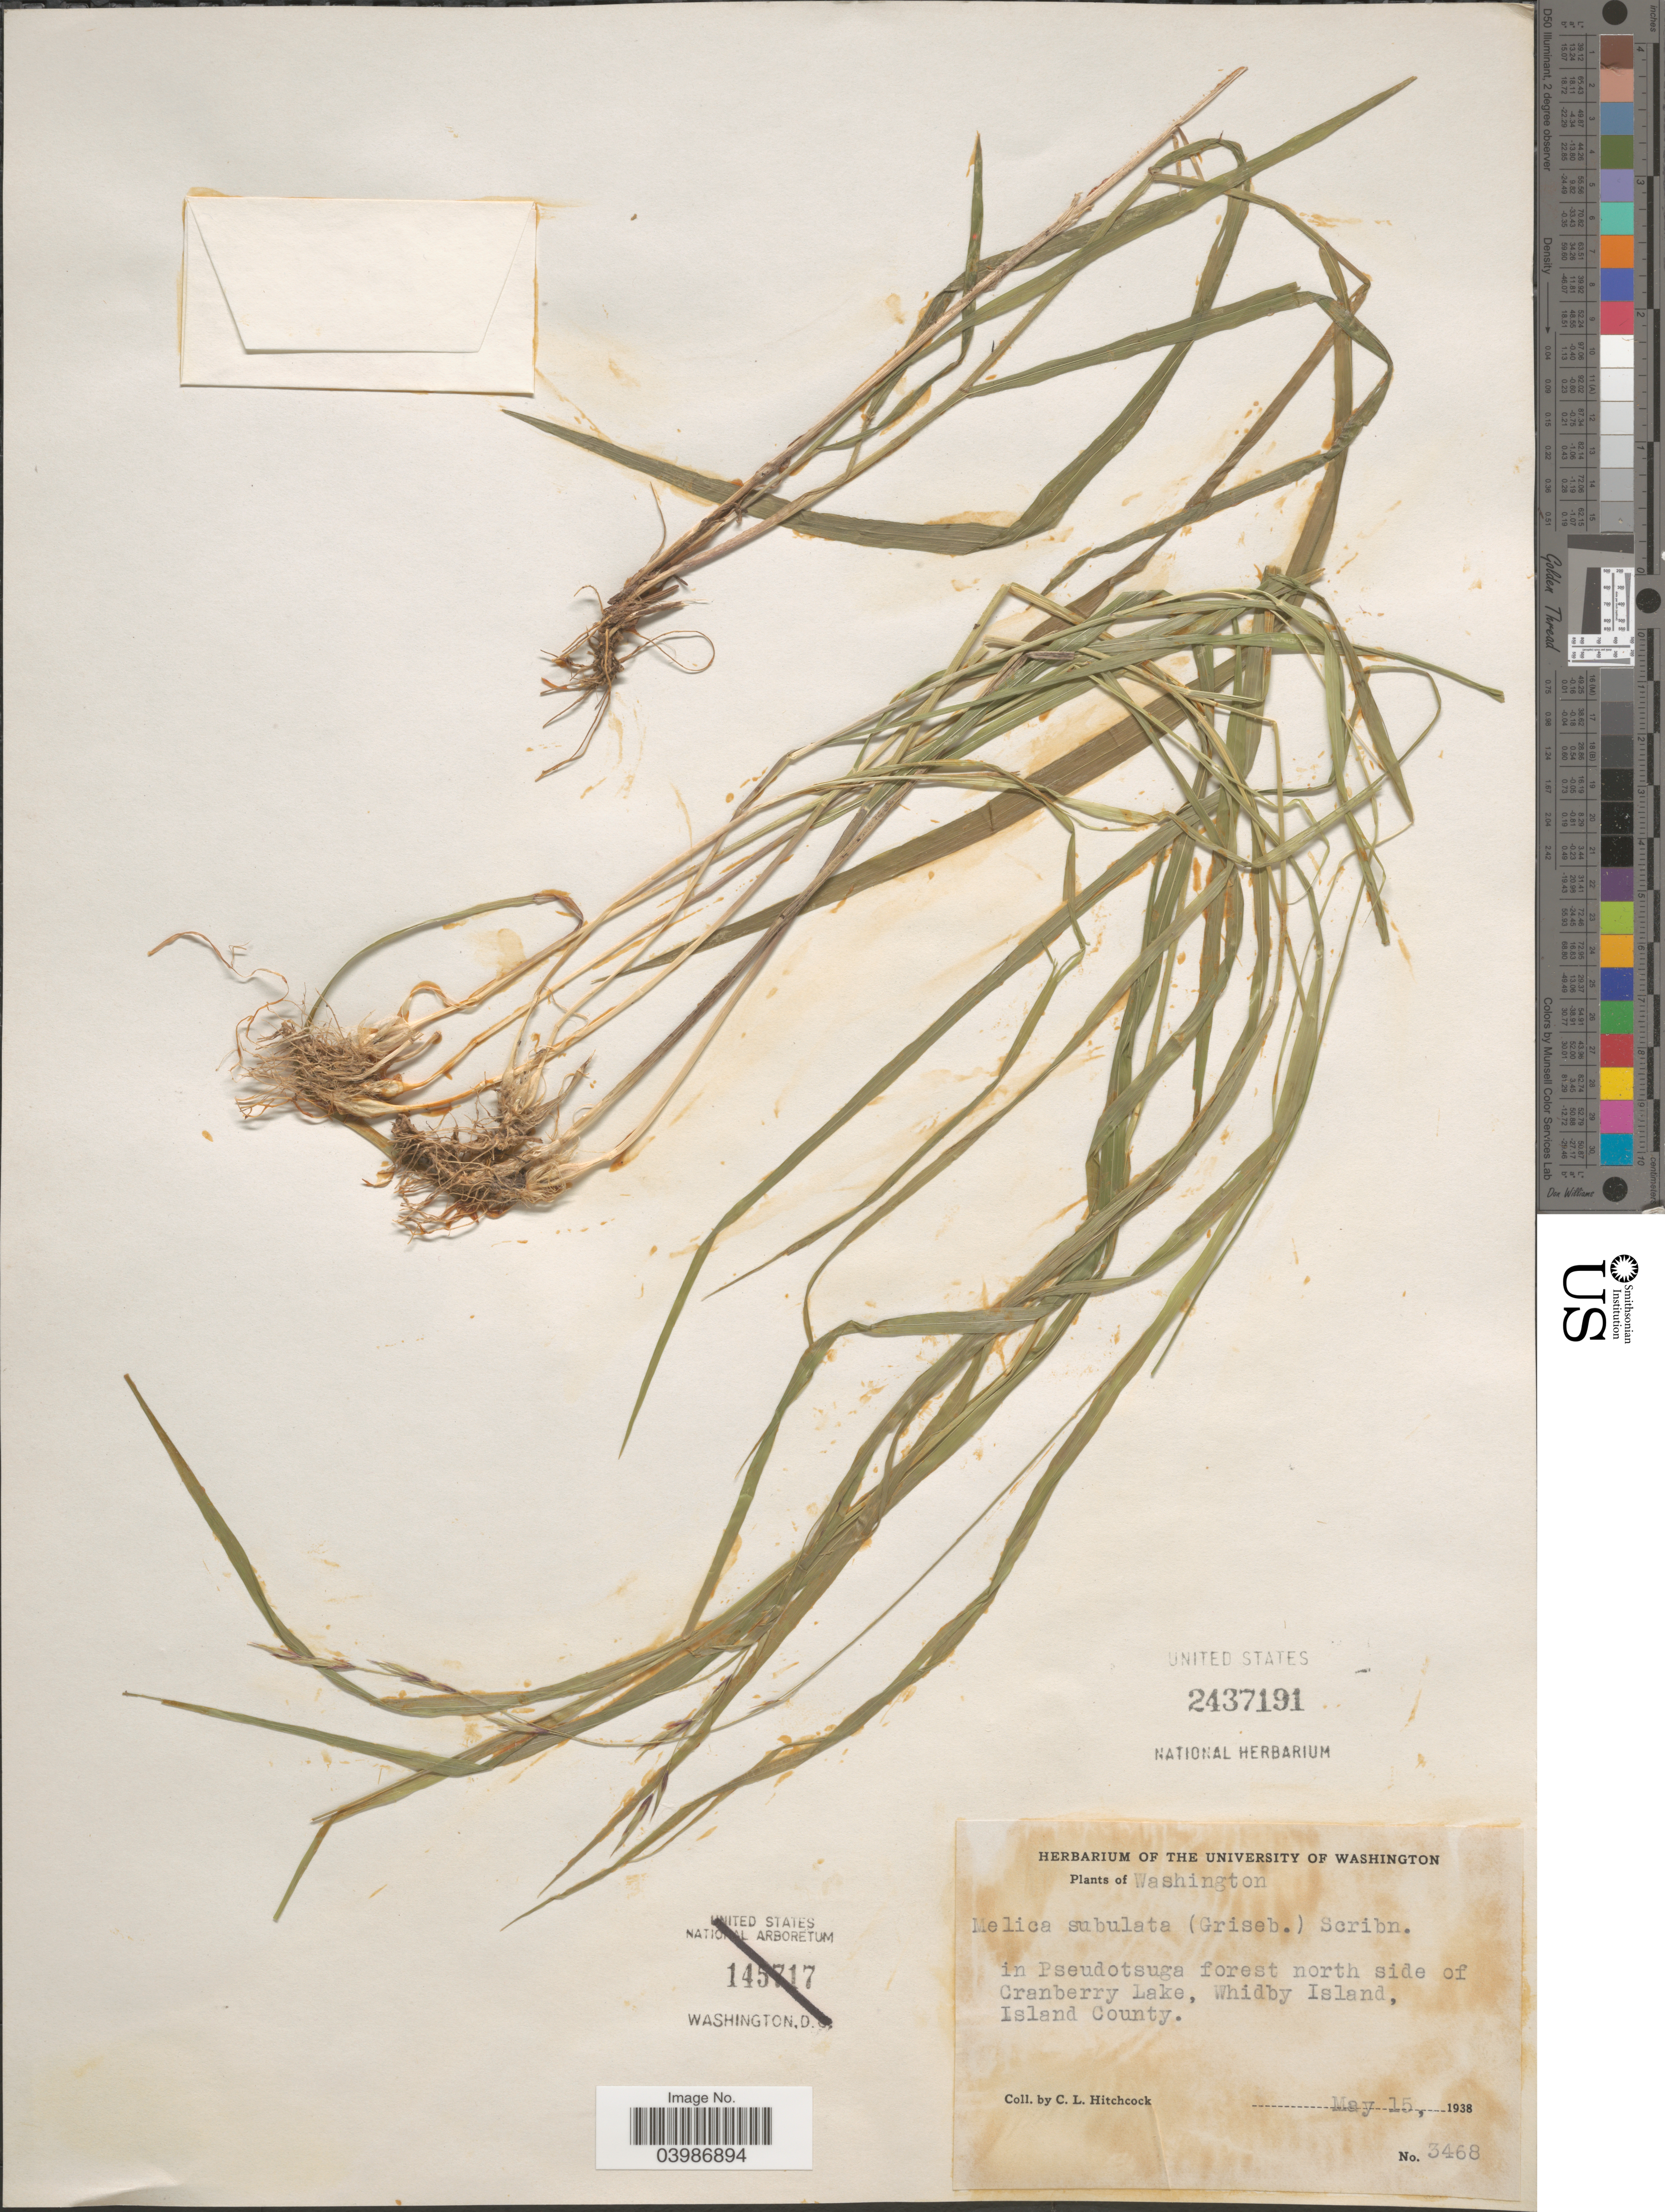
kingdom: Plantae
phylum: Tracheophyta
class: Liliopsida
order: Poales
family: Poaceae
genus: Melica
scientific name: Melica subulata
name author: (Griseb.) Scribn.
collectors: C. L. Hitchcock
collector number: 3468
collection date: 1938-05-15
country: United States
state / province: Washington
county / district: Island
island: Whidbey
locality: North side of Cranberry Lake, Whidby Island, Island County.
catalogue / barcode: US 2437191